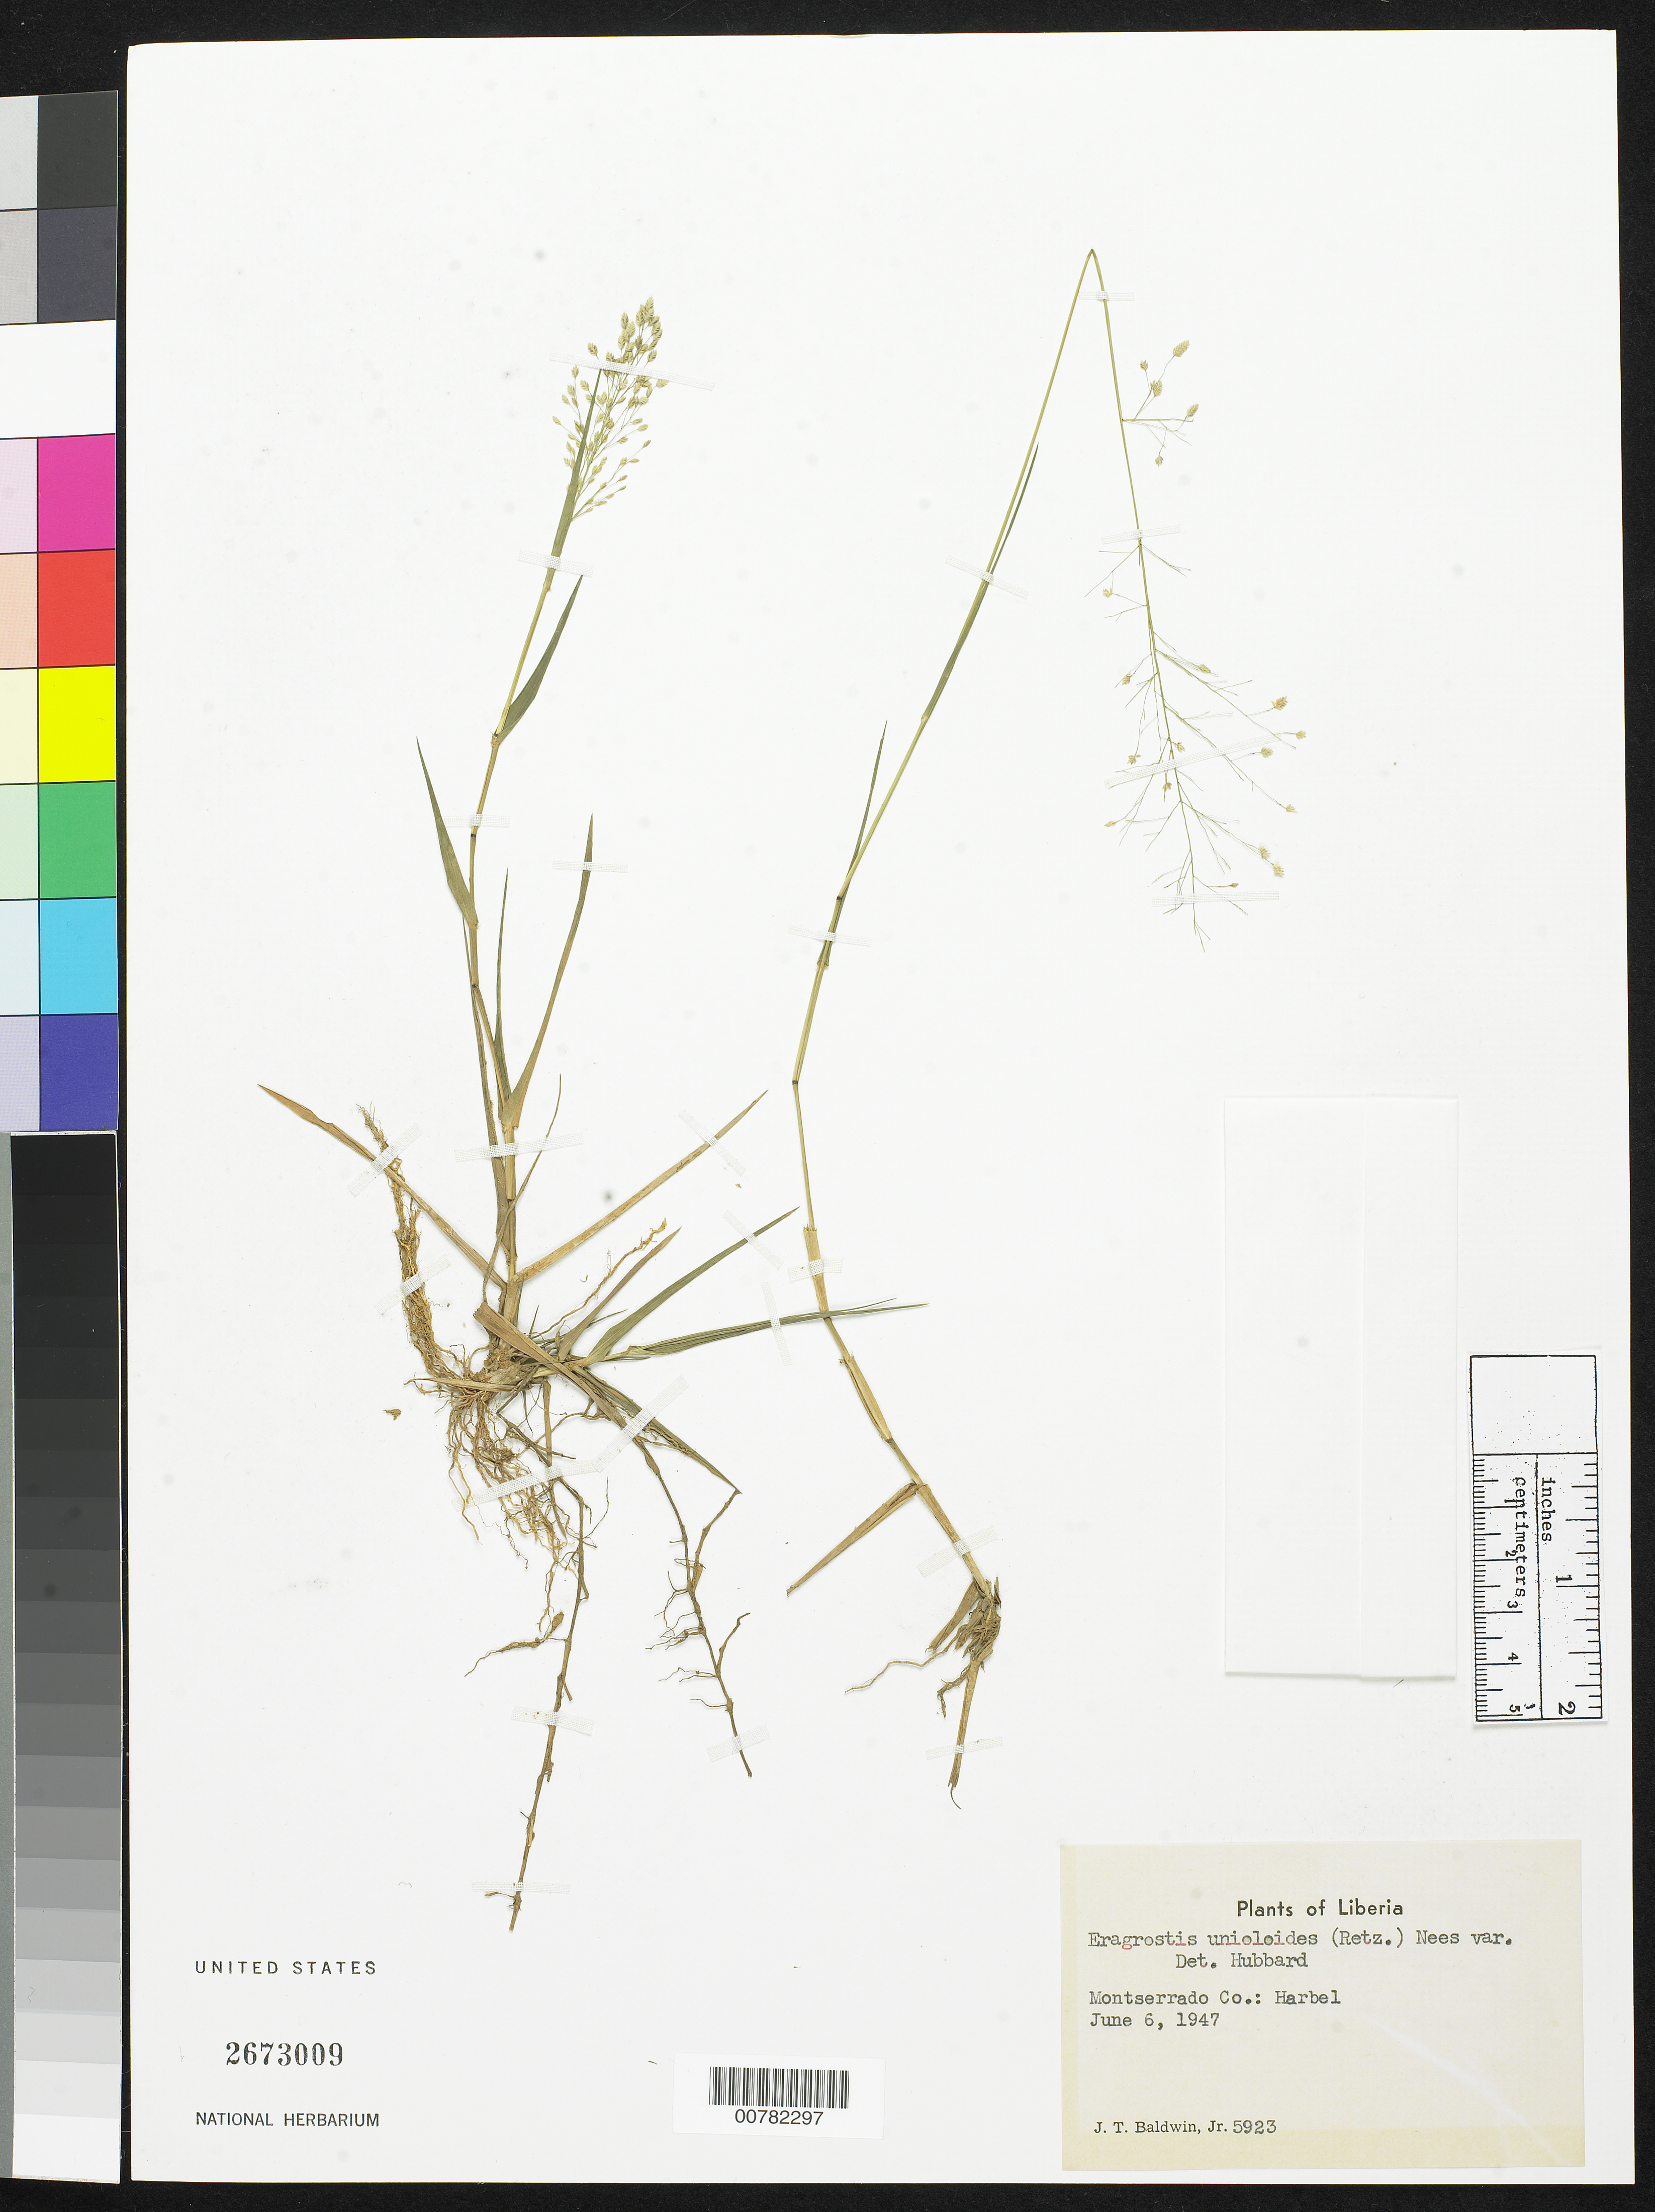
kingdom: Plantae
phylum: Tracheophyta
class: Liliopsida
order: Poales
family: Poaceae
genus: Eragrostis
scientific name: Eragrostis unioloides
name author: (Retz.) Nees ex Steud.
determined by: Hubbard, C. E.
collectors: J. T. Baldwin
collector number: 5923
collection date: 1947-06-06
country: Liberia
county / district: Montserrado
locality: Harbel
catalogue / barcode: US 2673009